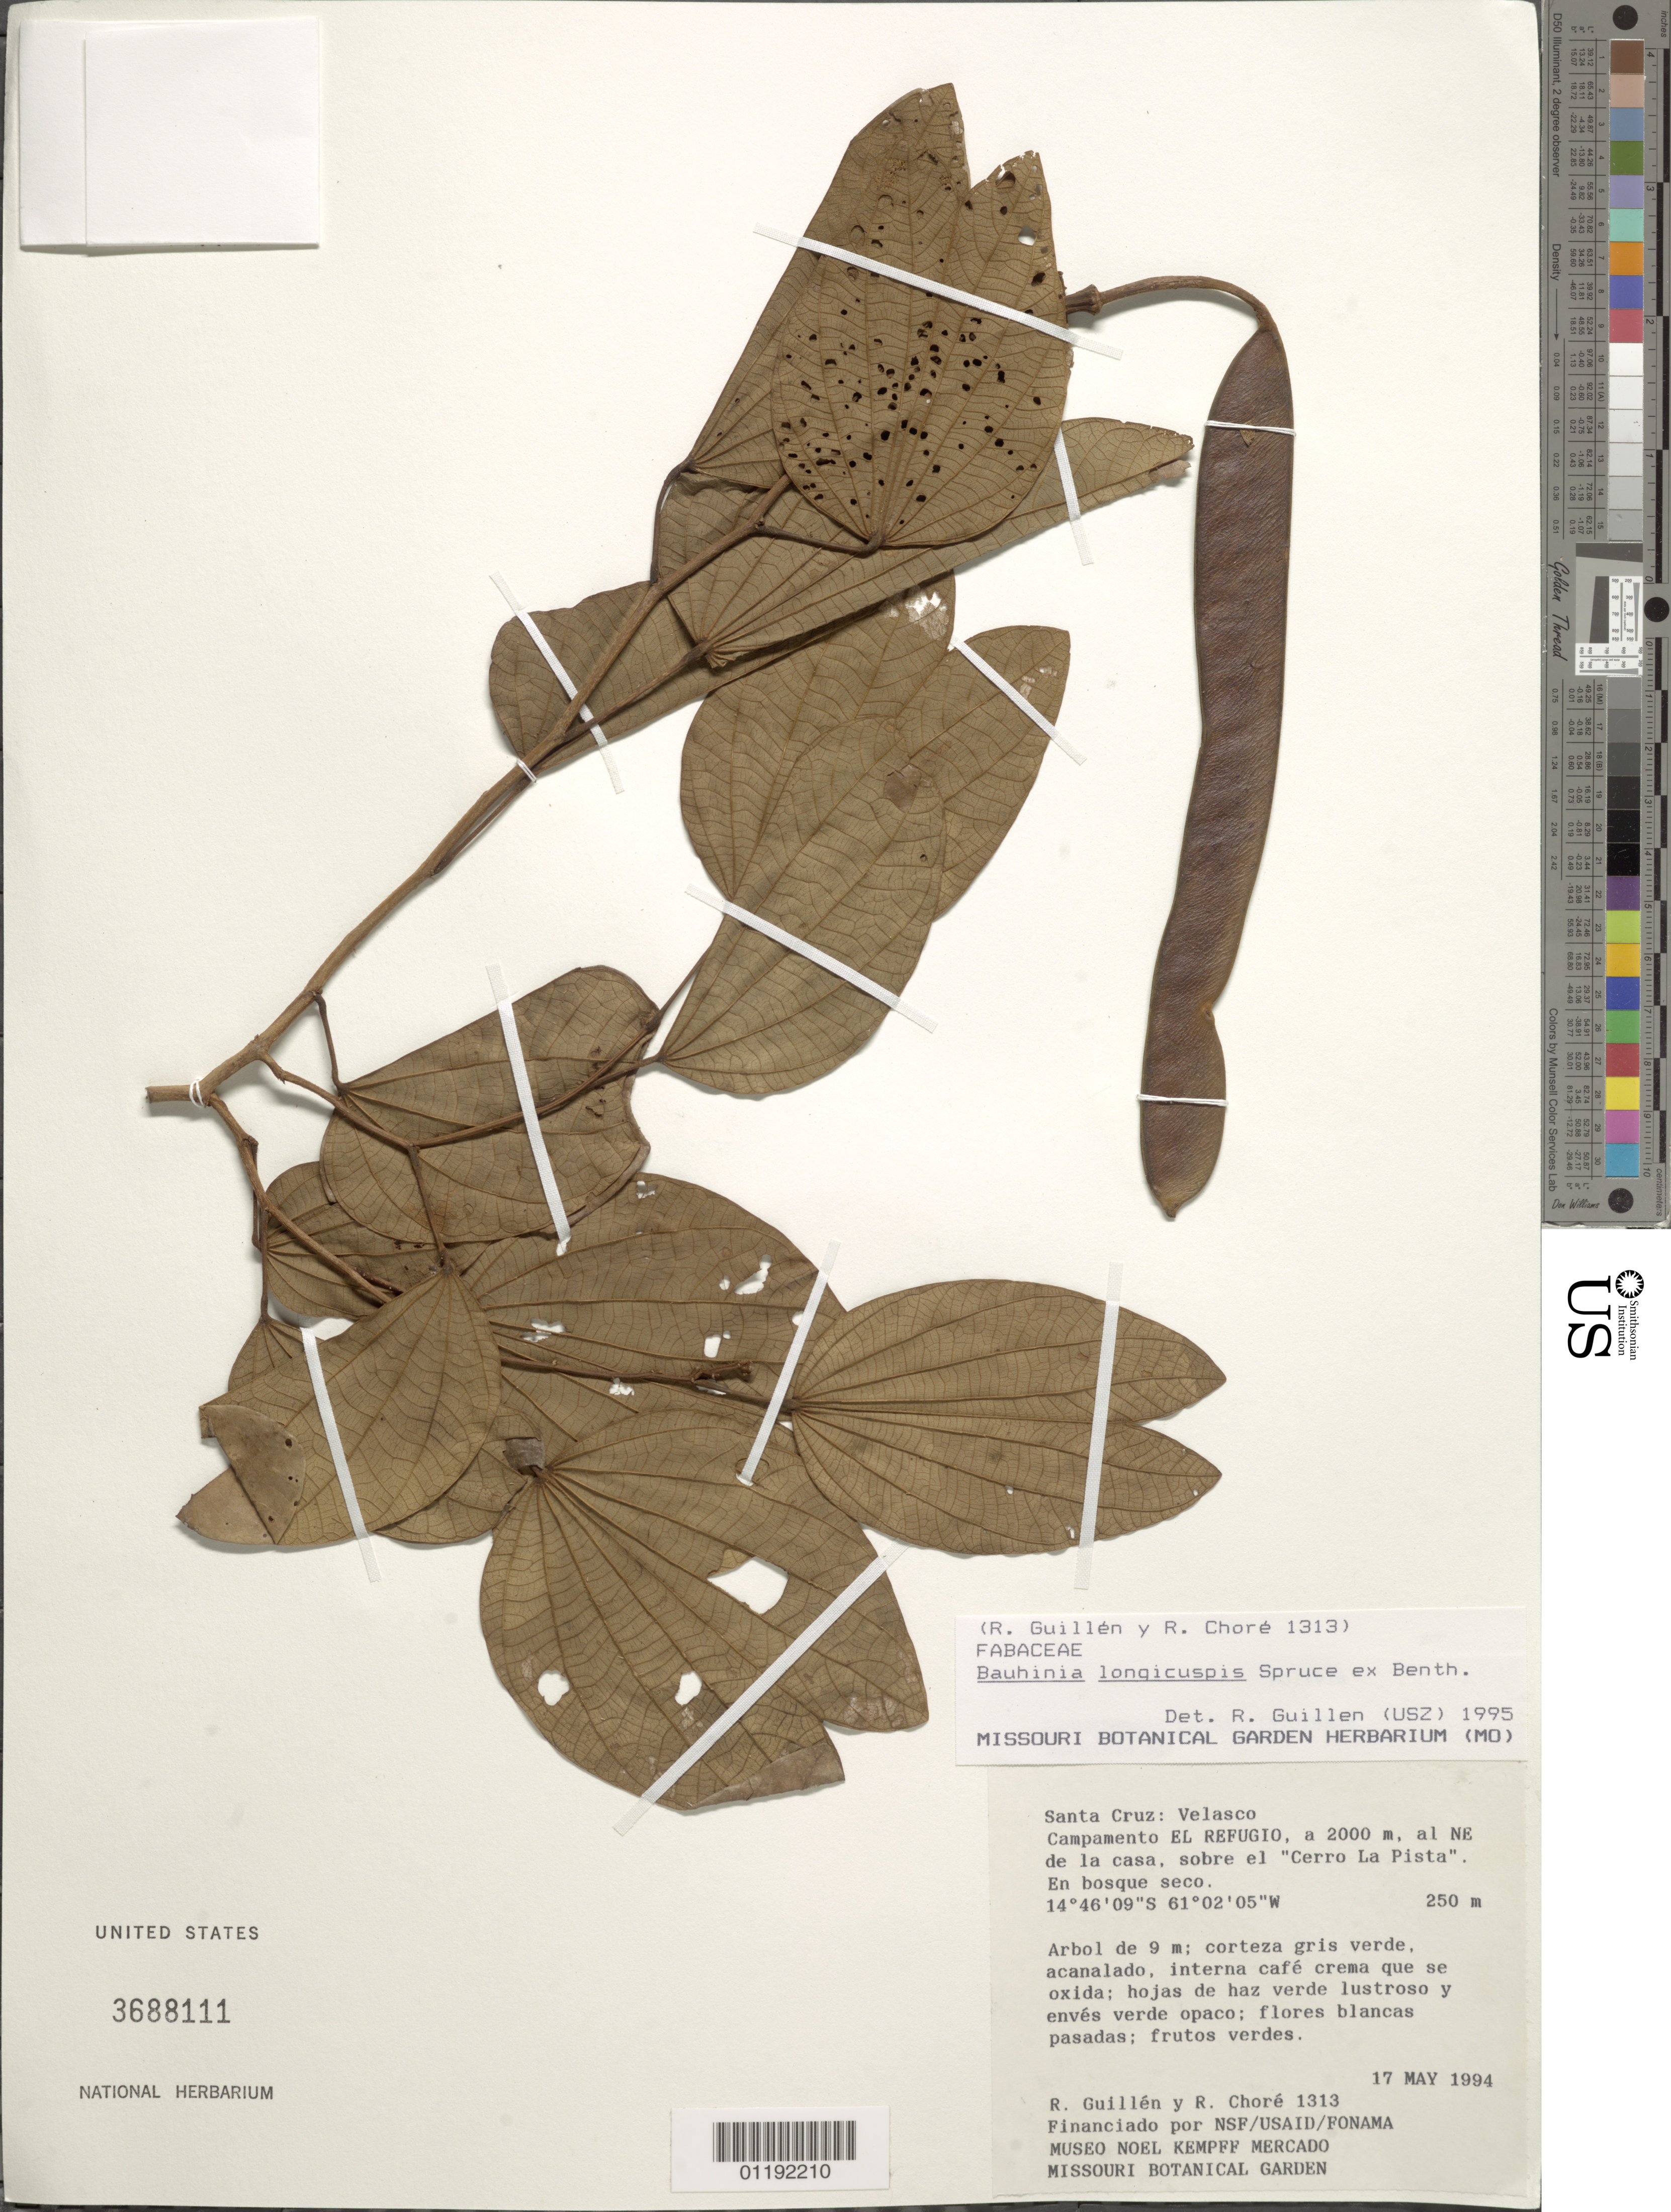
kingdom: Plantae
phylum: Tracheophyta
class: Magnoliopsida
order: Fabales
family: Fabaceae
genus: Bauhinia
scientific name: Bauhinia longicuspis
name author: Spruce ex Benth.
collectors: R. Guillén V. & S. Coria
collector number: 1313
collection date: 1994-05-17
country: Bolivia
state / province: Santa Cruz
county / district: Velasco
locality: Campamento EL REFUGIO, a 2000 m al NE de la casa, sobre el "Cerro La Pista".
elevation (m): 250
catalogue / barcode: US 3688111